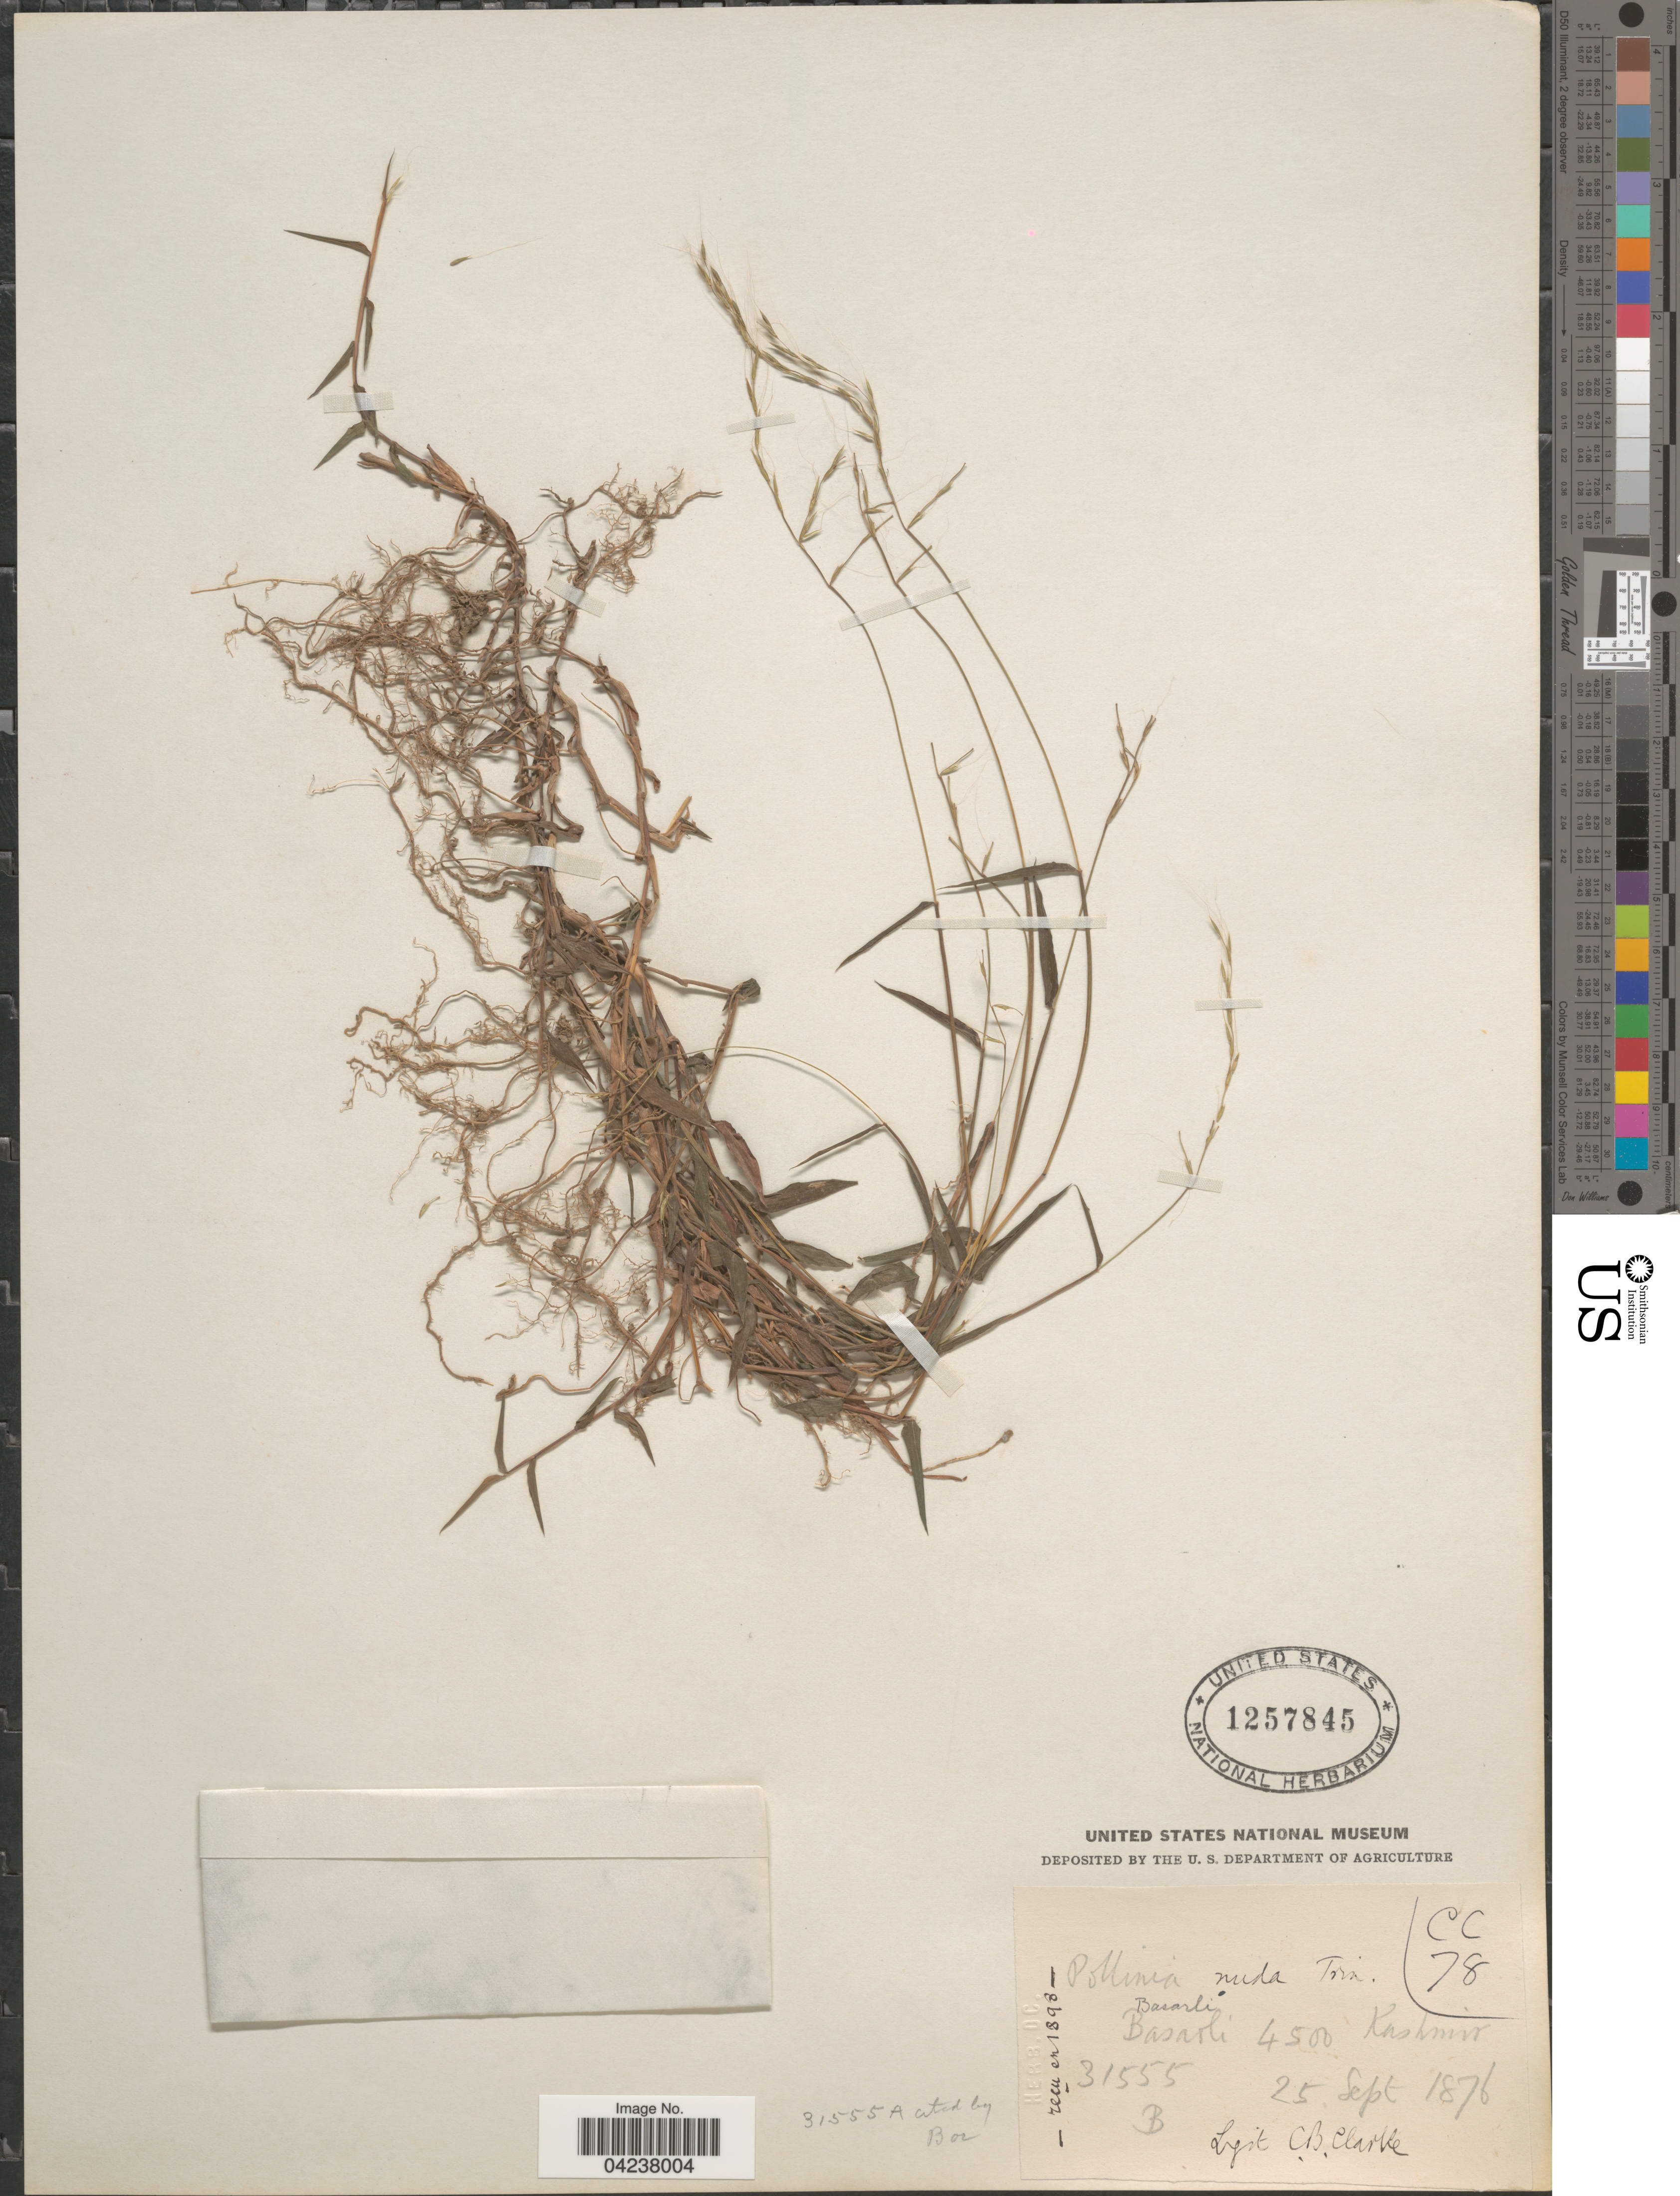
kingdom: Plantae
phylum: Tracheophyta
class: Liliopsida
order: Poales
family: Poaceae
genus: Microstegium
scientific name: Microstegium nudum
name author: (Trin.) A. Camus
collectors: C. B. Clarke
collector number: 31555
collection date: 1876-09-25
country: India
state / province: Jammu and Kashmir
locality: Basarli. Kashmir.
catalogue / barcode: US 1257845